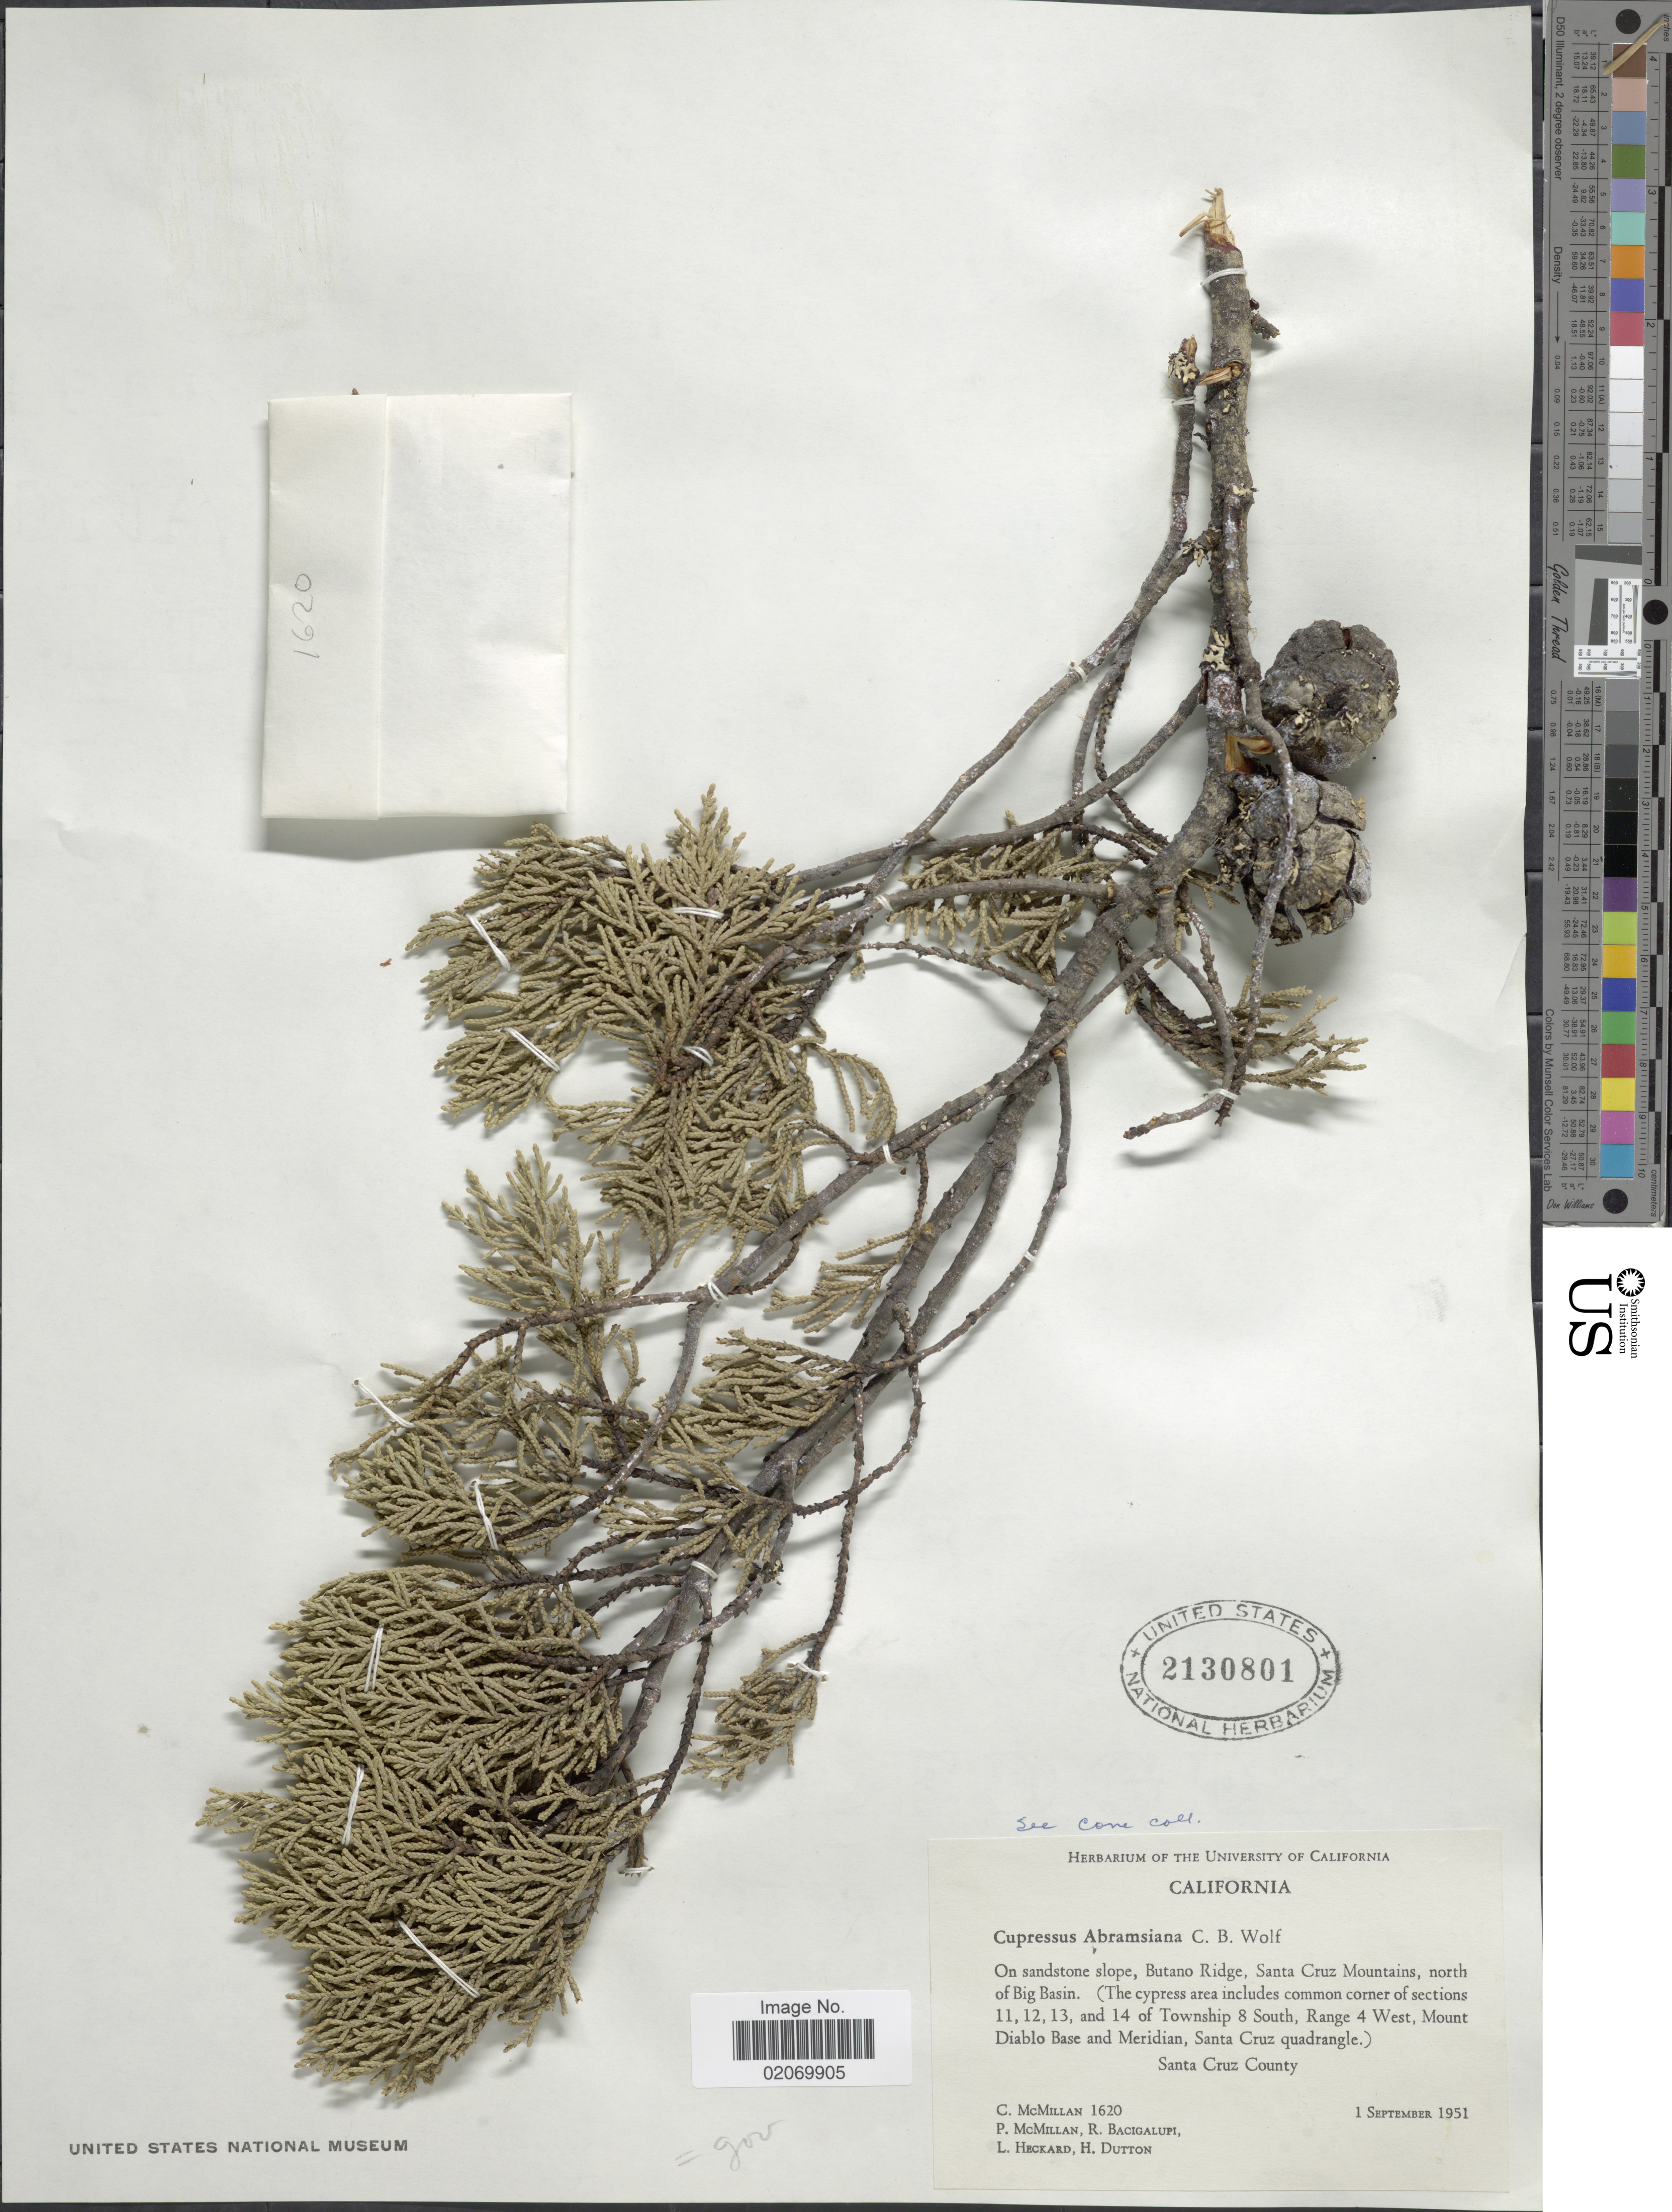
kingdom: Plantae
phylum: Tracheophyta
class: Pinopsida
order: Pinales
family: Cupressaceae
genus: Hesperocyparis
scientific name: Hesperocyparis abramsiana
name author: (C.B. Wolf) Bartel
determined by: (US) Smithsonian Institution - National Museum of Natural History - Department of Botany (UNITED STATES)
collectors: C. McMillan, P. D. McMillan, R. Bacigalupi, L. R. Heckard & H. Dutton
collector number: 1620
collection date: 1951-09-01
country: United States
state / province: California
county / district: Santa Cruz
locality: Butano Ridge, Santa Cruz Mountains, north of Big Basin (the cypress area includes common corner of sections 11, 12, 13, and 14 of Township 8 South, Range 4 West, Mount Diablo Base and Meridian, Santa Cruz quadrangle), Santa Cruz County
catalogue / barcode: US 2130801